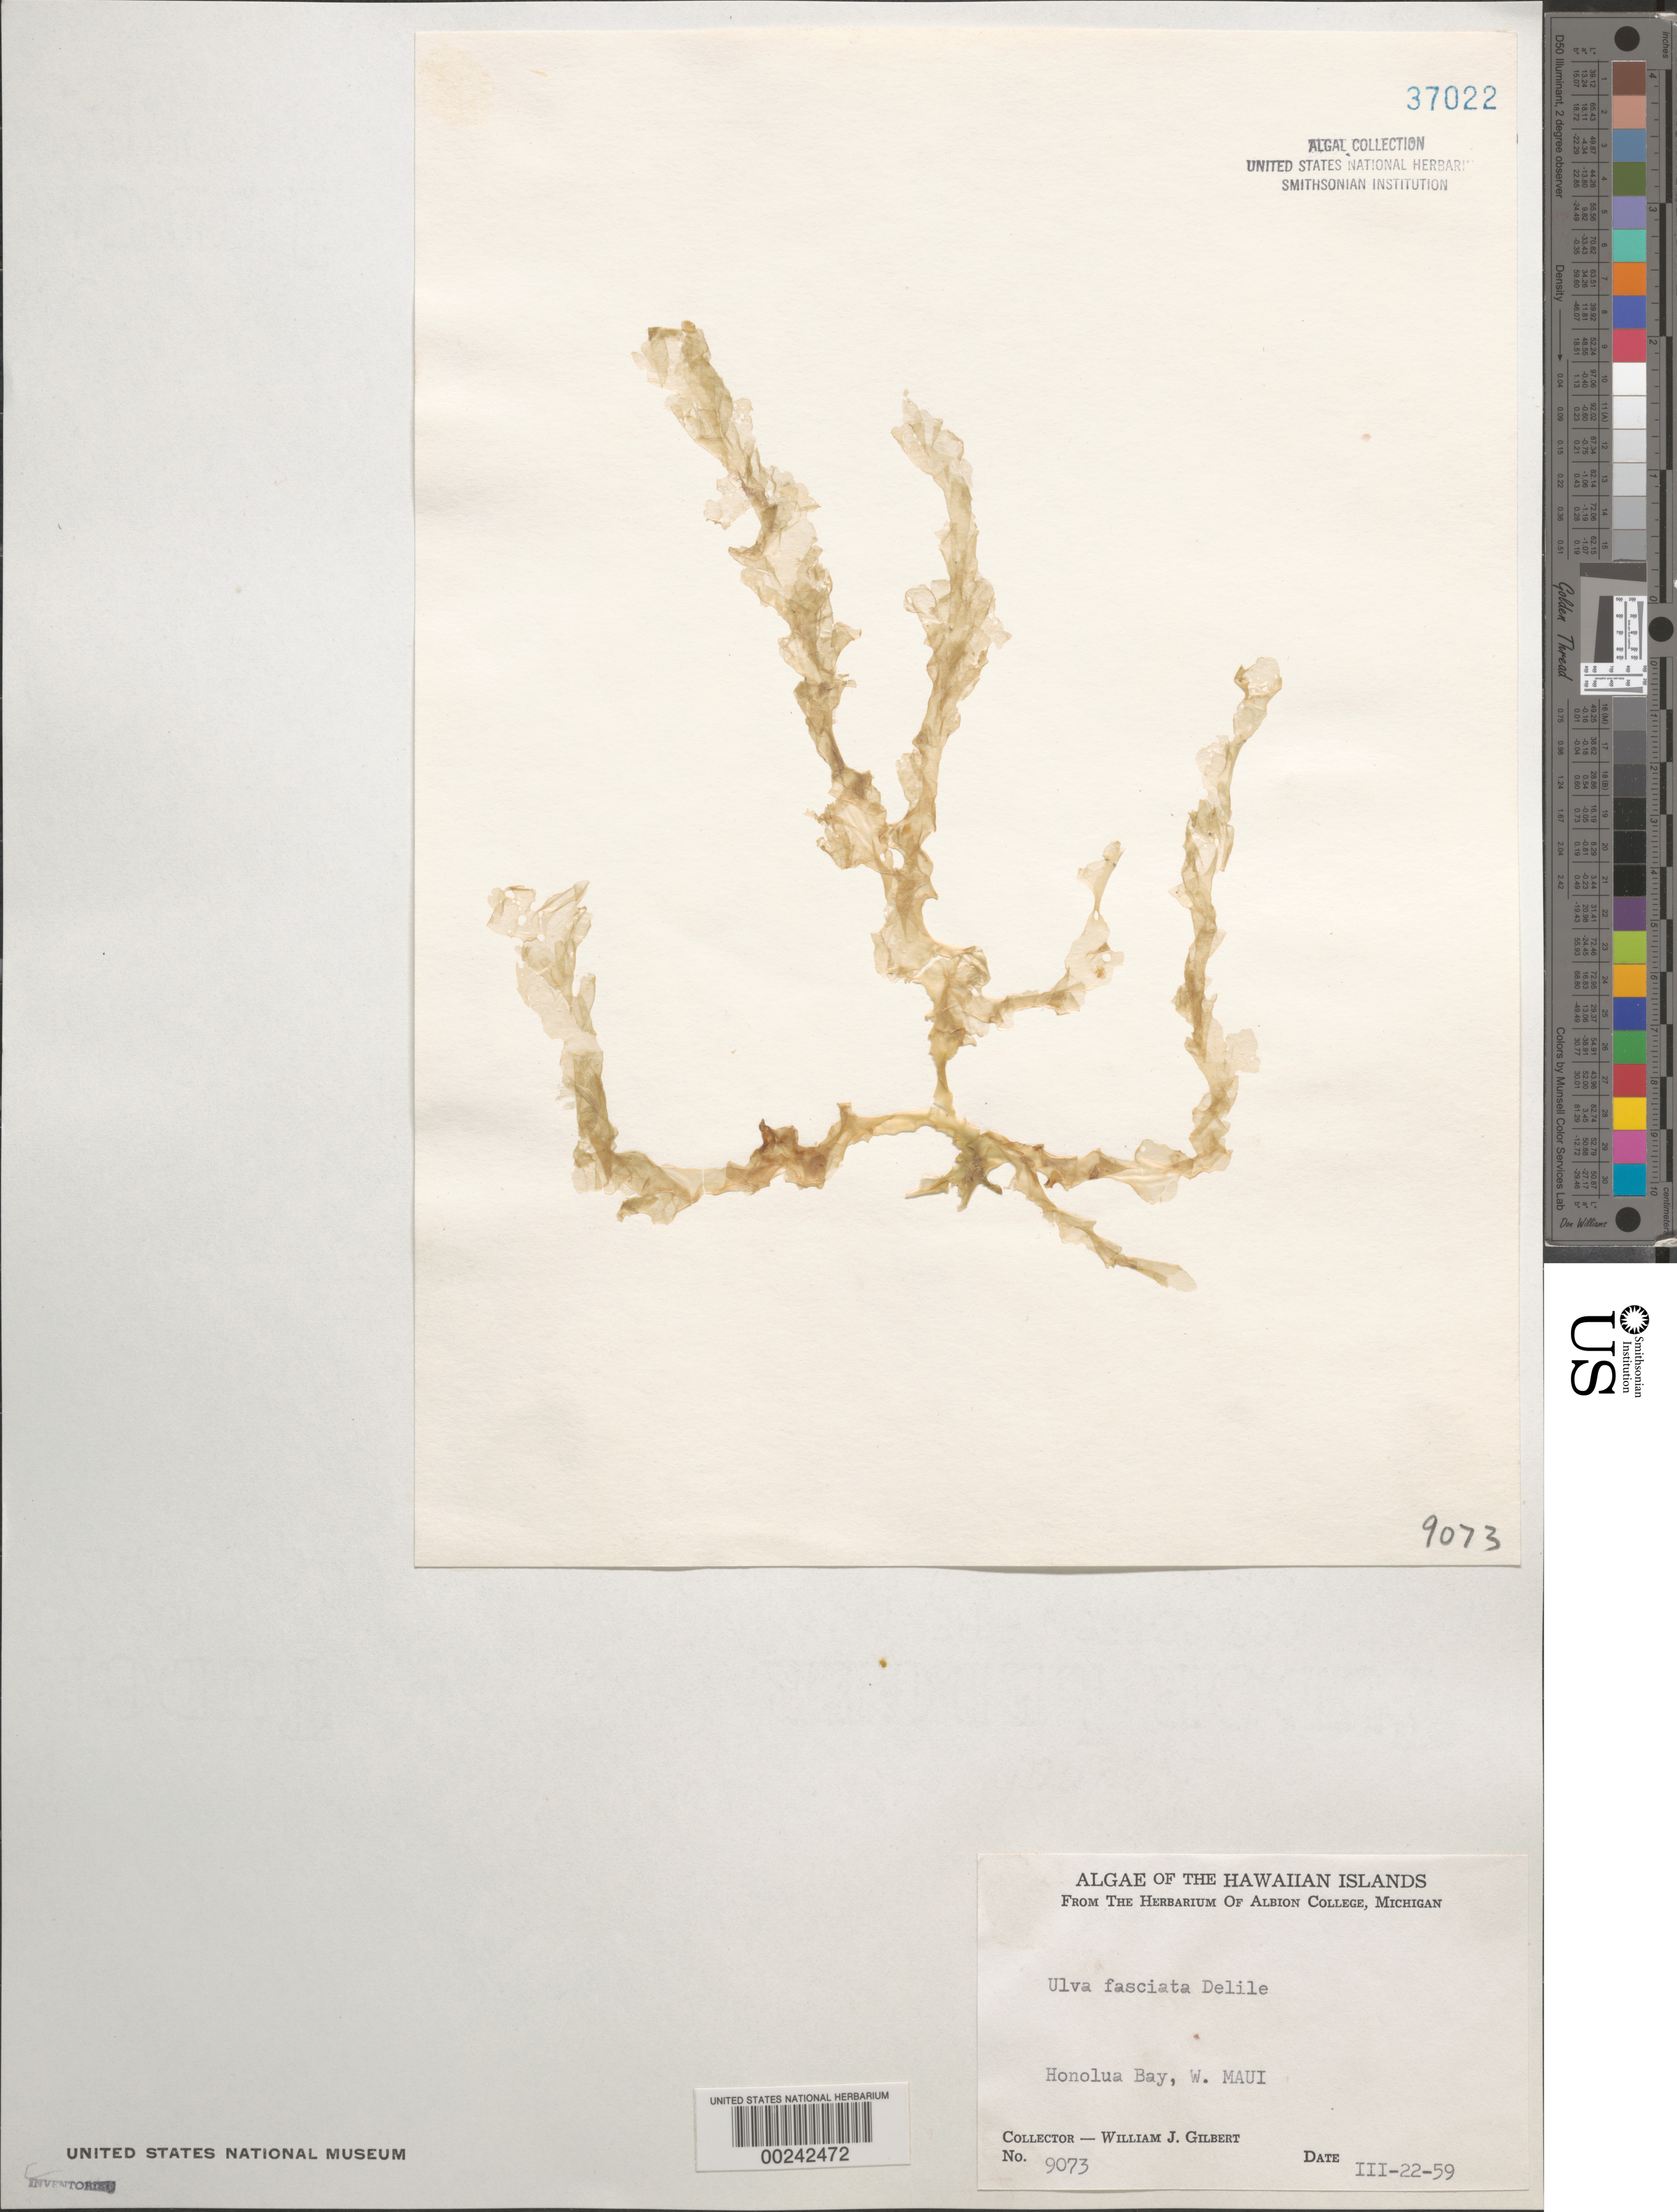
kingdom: Plantae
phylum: Chlorophyta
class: Ulvophyceae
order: Ulvales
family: Ulvaceae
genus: Ulva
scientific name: Ulva lactuca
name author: L.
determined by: Algae name updating Project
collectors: W. J. Gilbert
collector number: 9073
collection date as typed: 22 Mar 1959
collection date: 1959-03-22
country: United States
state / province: Hawaii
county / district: Maui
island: Maui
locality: Honolua Bay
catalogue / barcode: US 37022